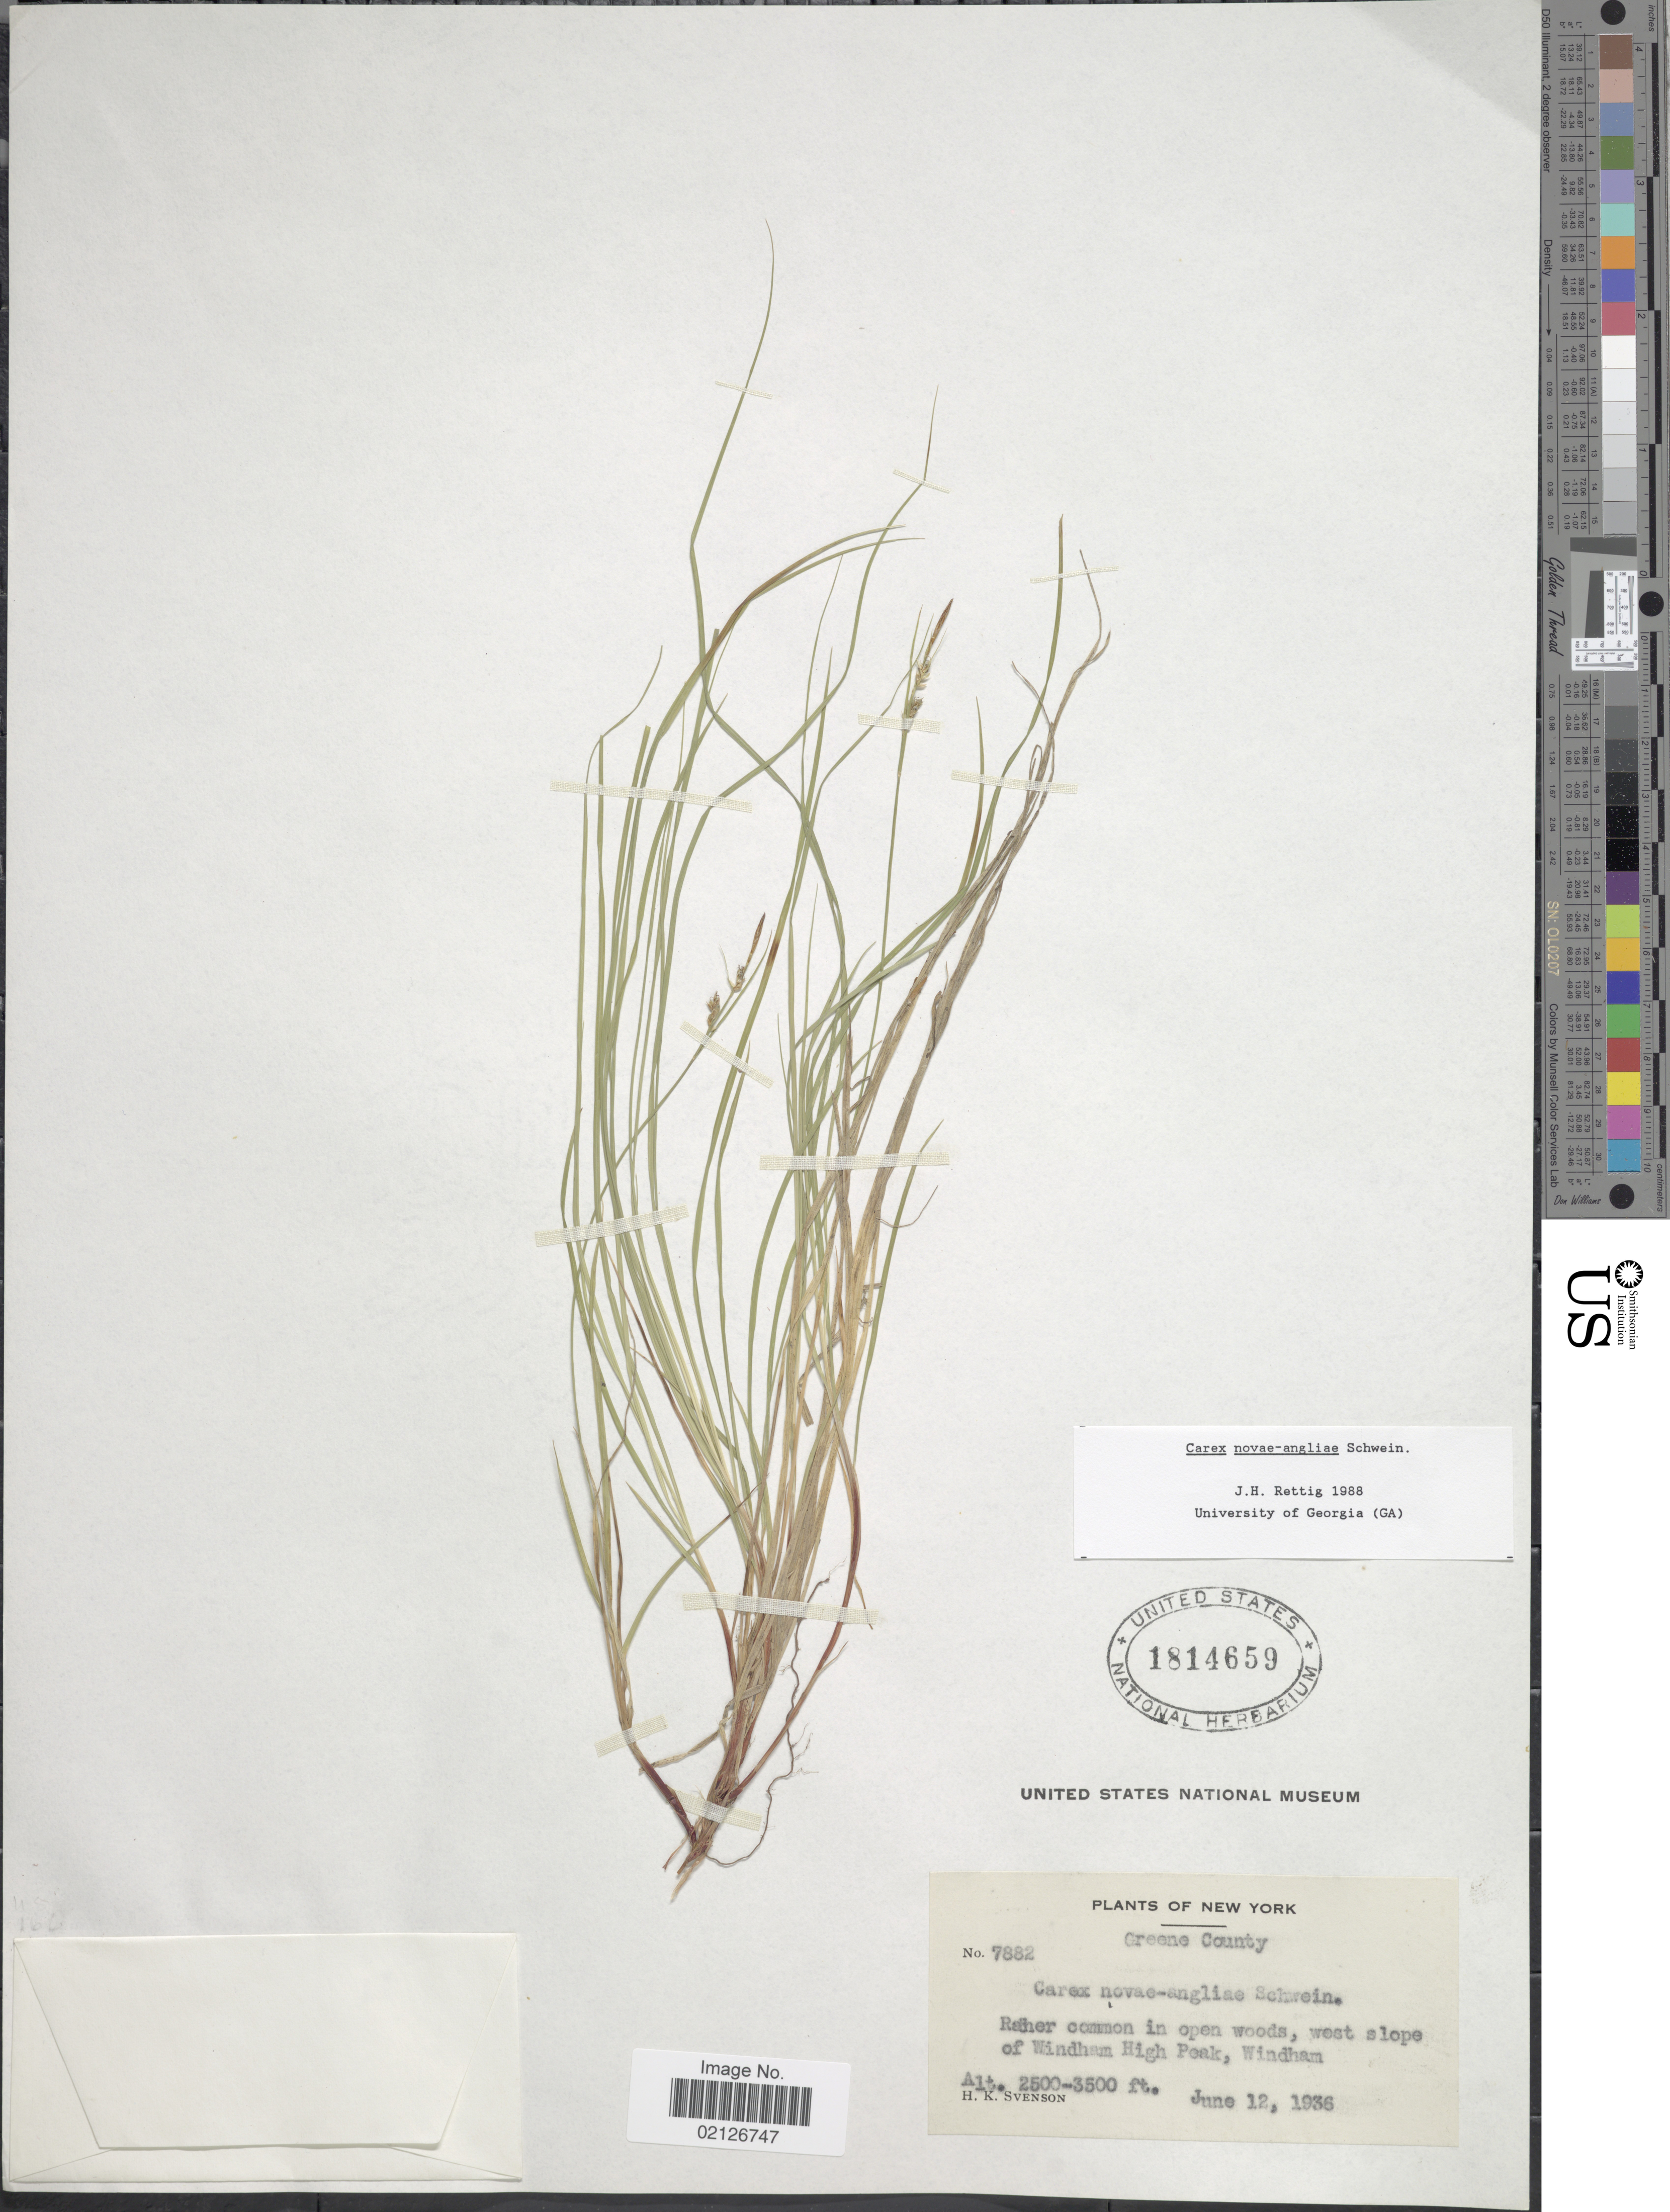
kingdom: Plantae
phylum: Tracheophyta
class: Liliopsida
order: Poales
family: Cyperaceae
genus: Carex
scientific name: Carex novae-angliae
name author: Schwein.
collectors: H. K. Svenson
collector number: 7882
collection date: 1936-06-12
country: United States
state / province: New York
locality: Green County, in open woods, west slope of Windham High Peak, Windham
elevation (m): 762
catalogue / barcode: US 1814659